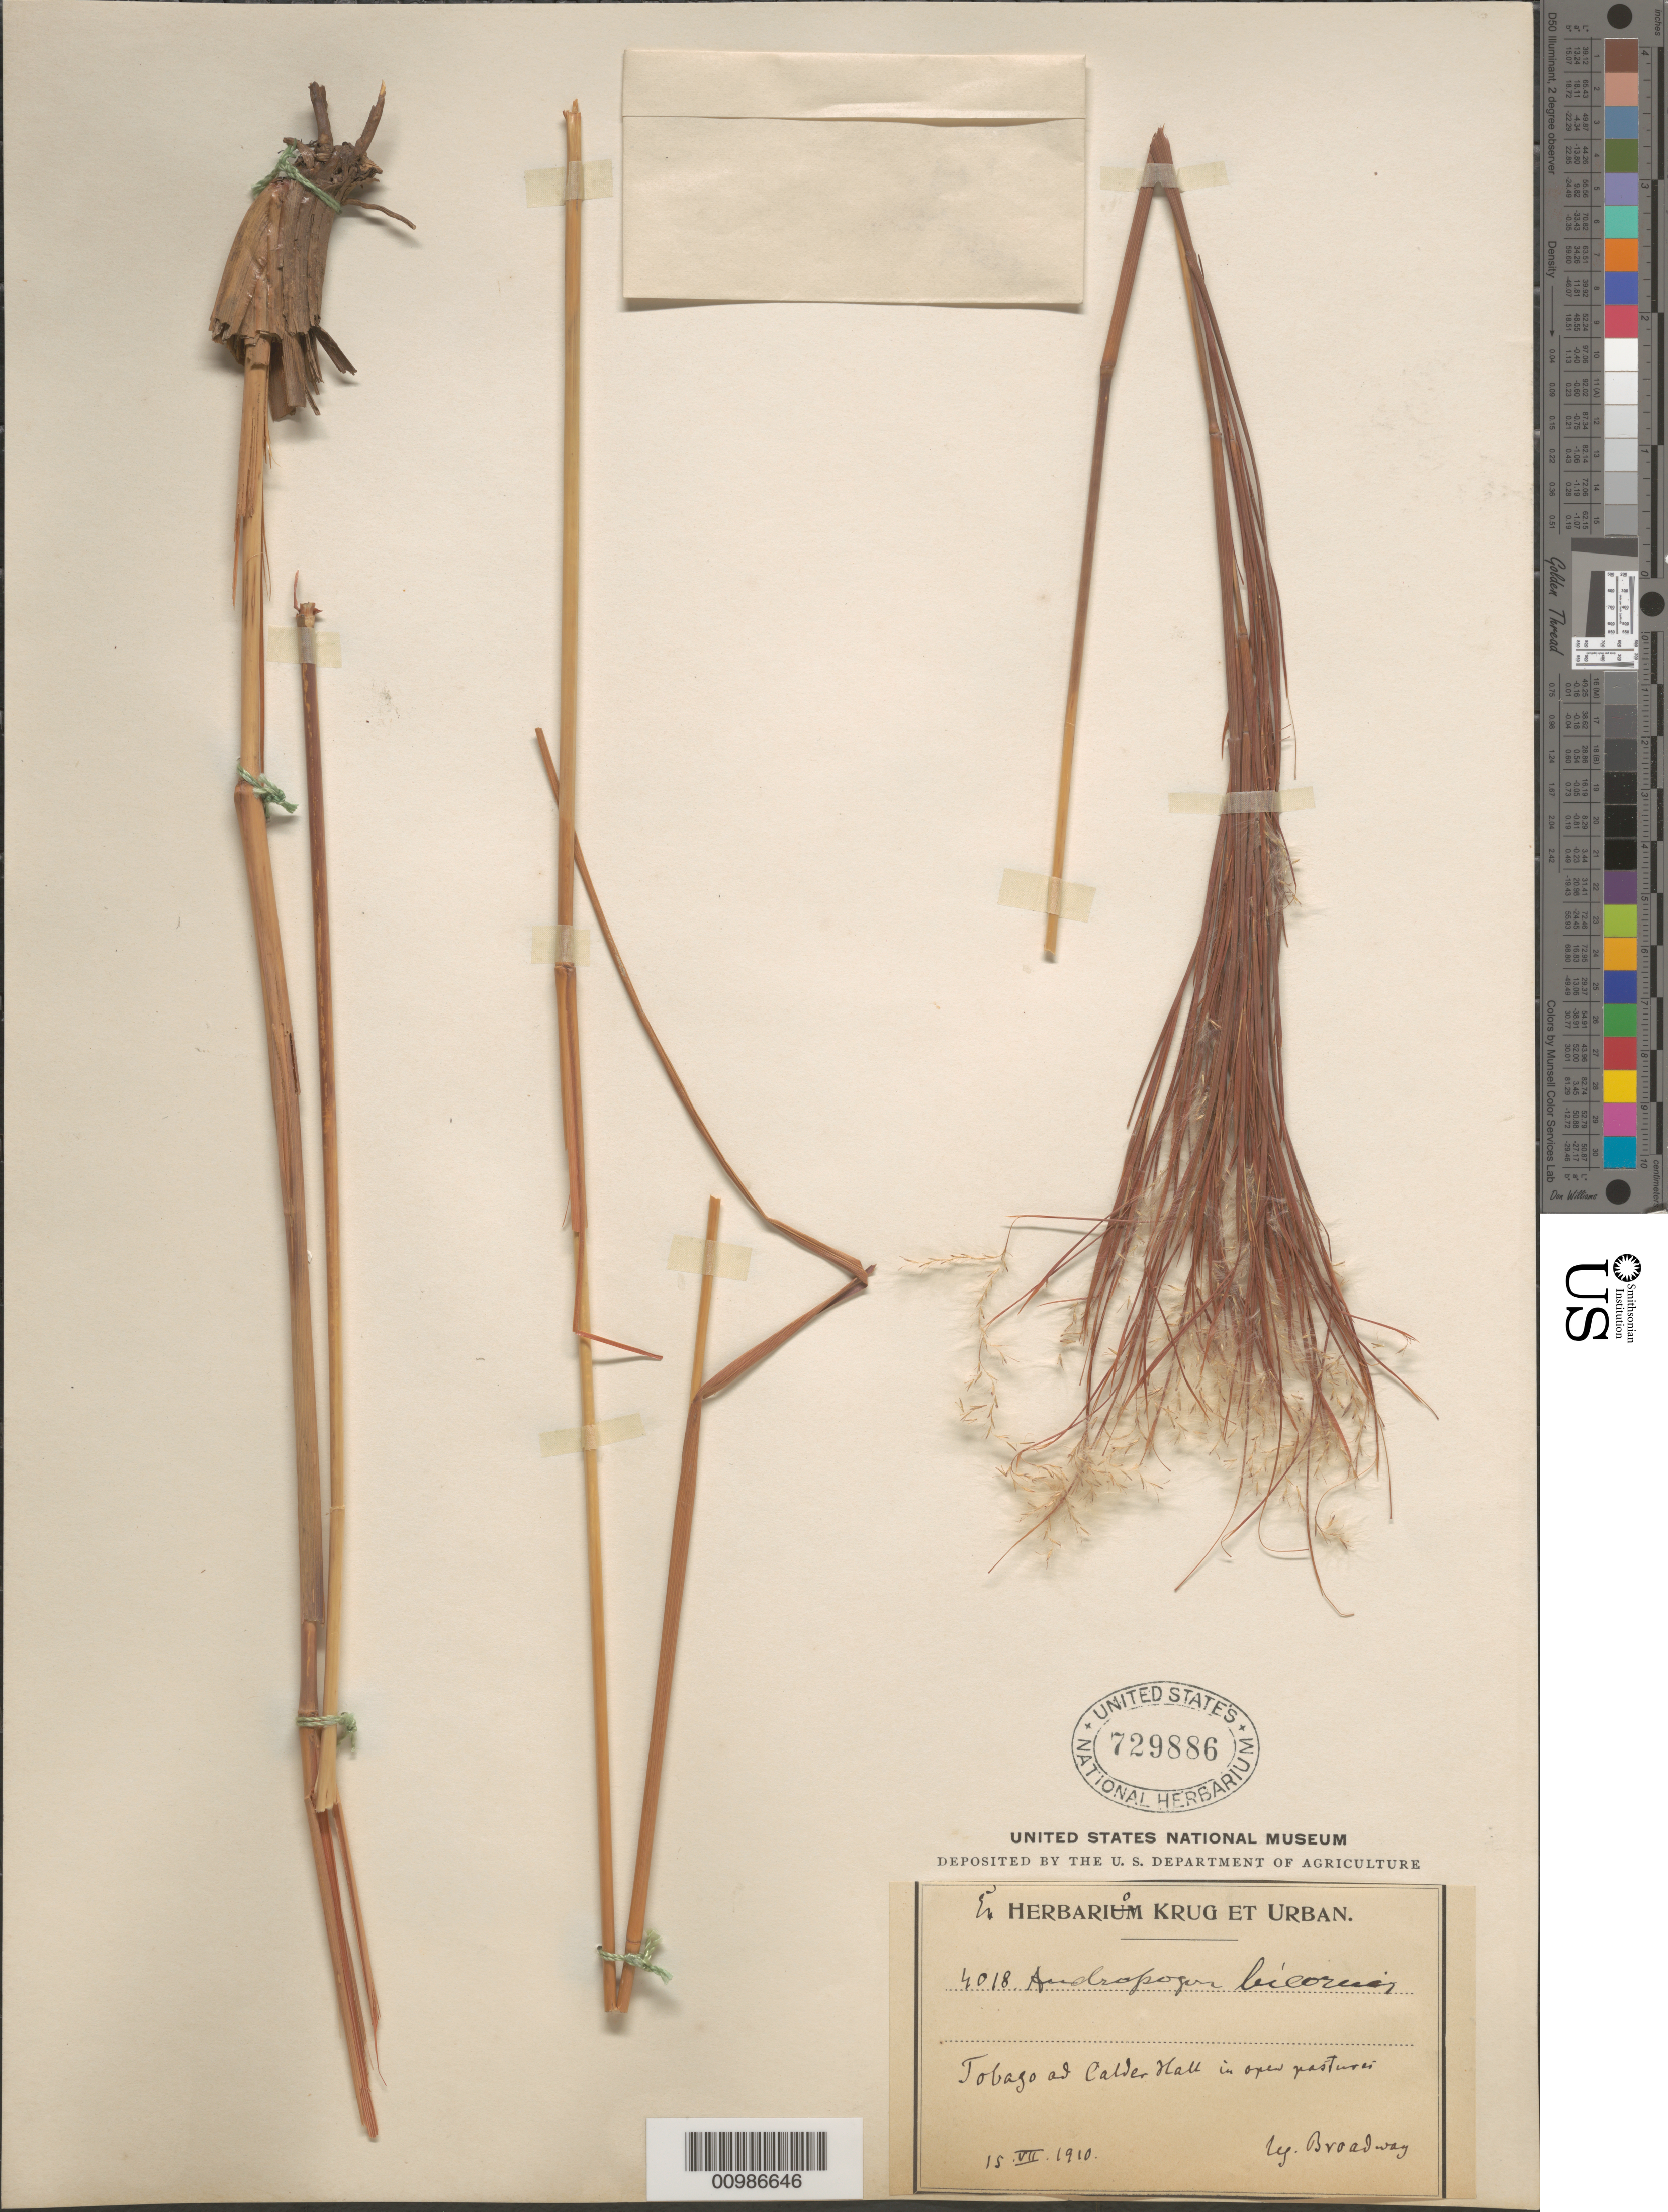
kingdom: Plantae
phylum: Tracheophyta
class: Liliopsida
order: Poales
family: Poaceae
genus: Andropogon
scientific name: Andropogon bicornis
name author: L.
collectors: L. Broadway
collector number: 4018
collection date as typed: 15 Jul 1910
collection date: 1910-07-15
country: Trinidad and Tobago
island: Tobago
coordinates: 0 N, 0 E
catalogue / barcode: US 729886